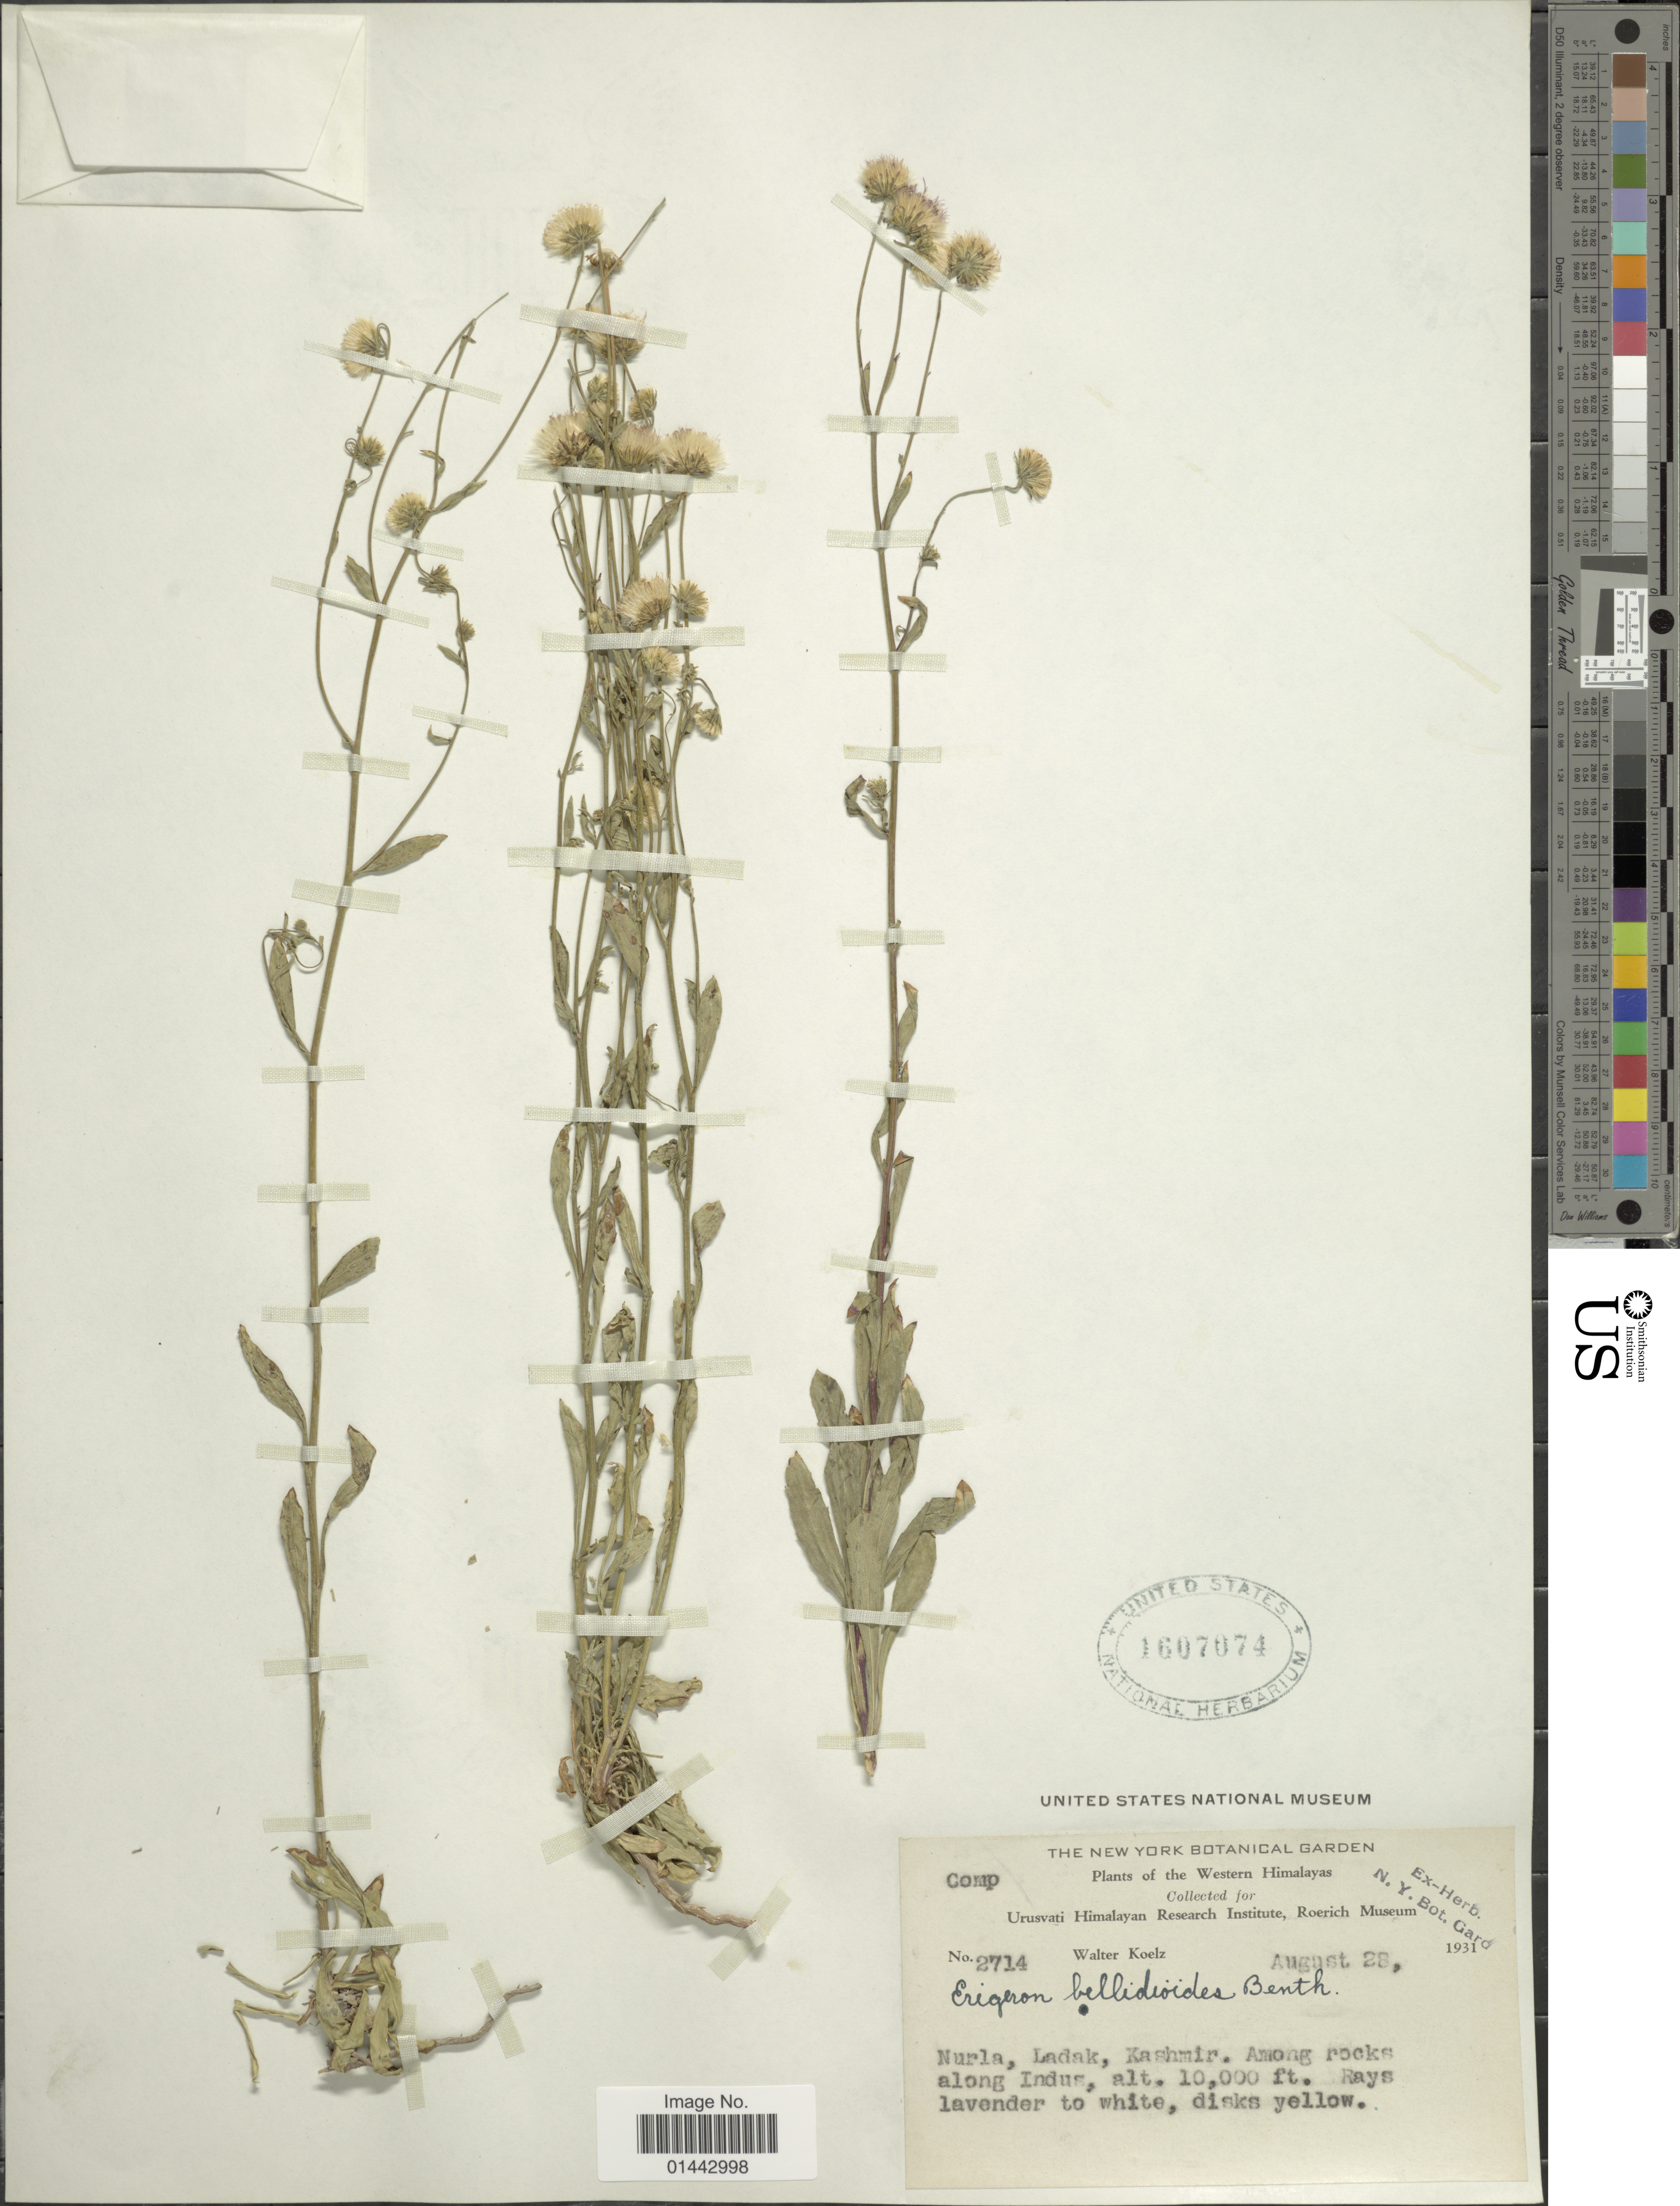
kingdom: Plantae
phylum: Tracheophyta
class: Magnoliopsida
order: Asterales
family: Asteraceae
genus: Erigeron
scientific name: Erigeron bellioides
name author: DC.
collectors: W. N. Koelz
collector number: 2714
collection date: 1931-08-28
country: India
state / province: Ladakh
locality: Western Himalayas, Nurla, Ladak, Kashmir. Among rocks along Indus.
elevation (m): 3048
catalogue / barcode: US 1607074